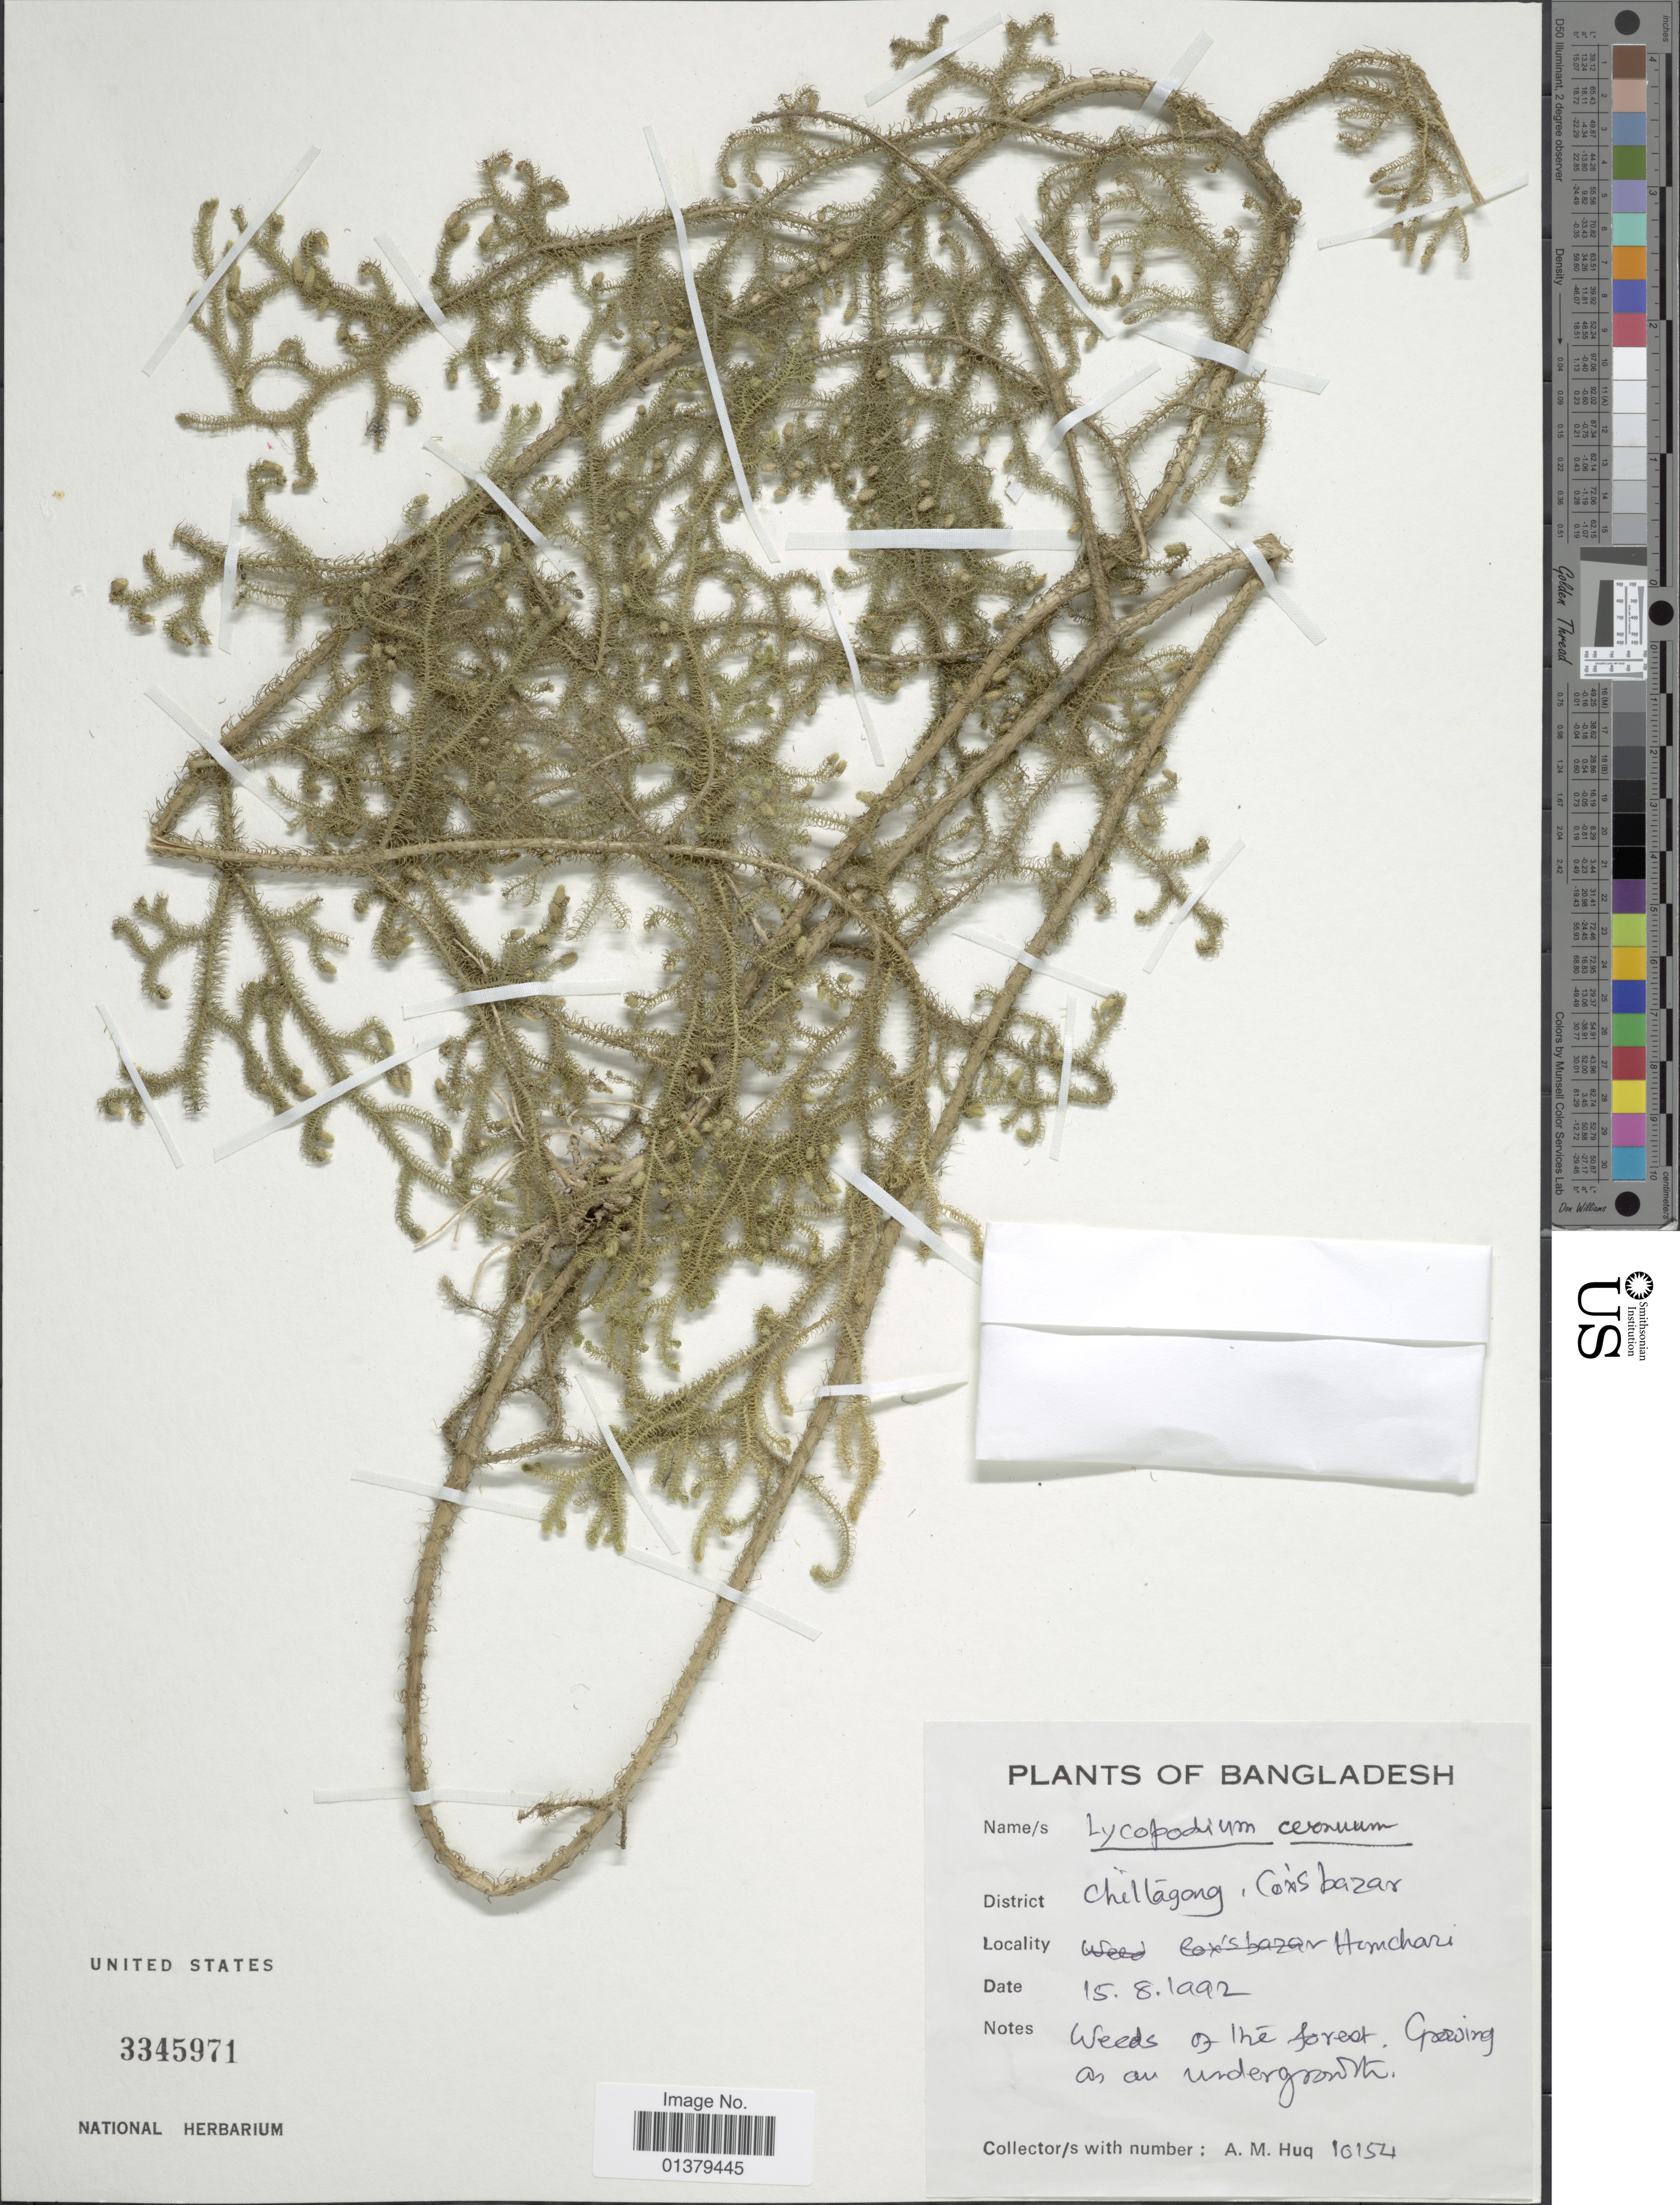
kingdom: Plantae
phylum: Tracheophyta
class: Lycopodiopsida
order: Lycopodiales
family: Lycopodiaceae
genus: Palhinhaea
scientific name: Palhinhaea cernua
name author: (L.) Vasc. & Franco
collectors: A. M. Huq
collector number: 10154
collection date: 1992-08-15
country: Bangladesh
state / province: Chittagong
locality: Coxsbazar [interpreted]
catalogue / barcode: US 3345971